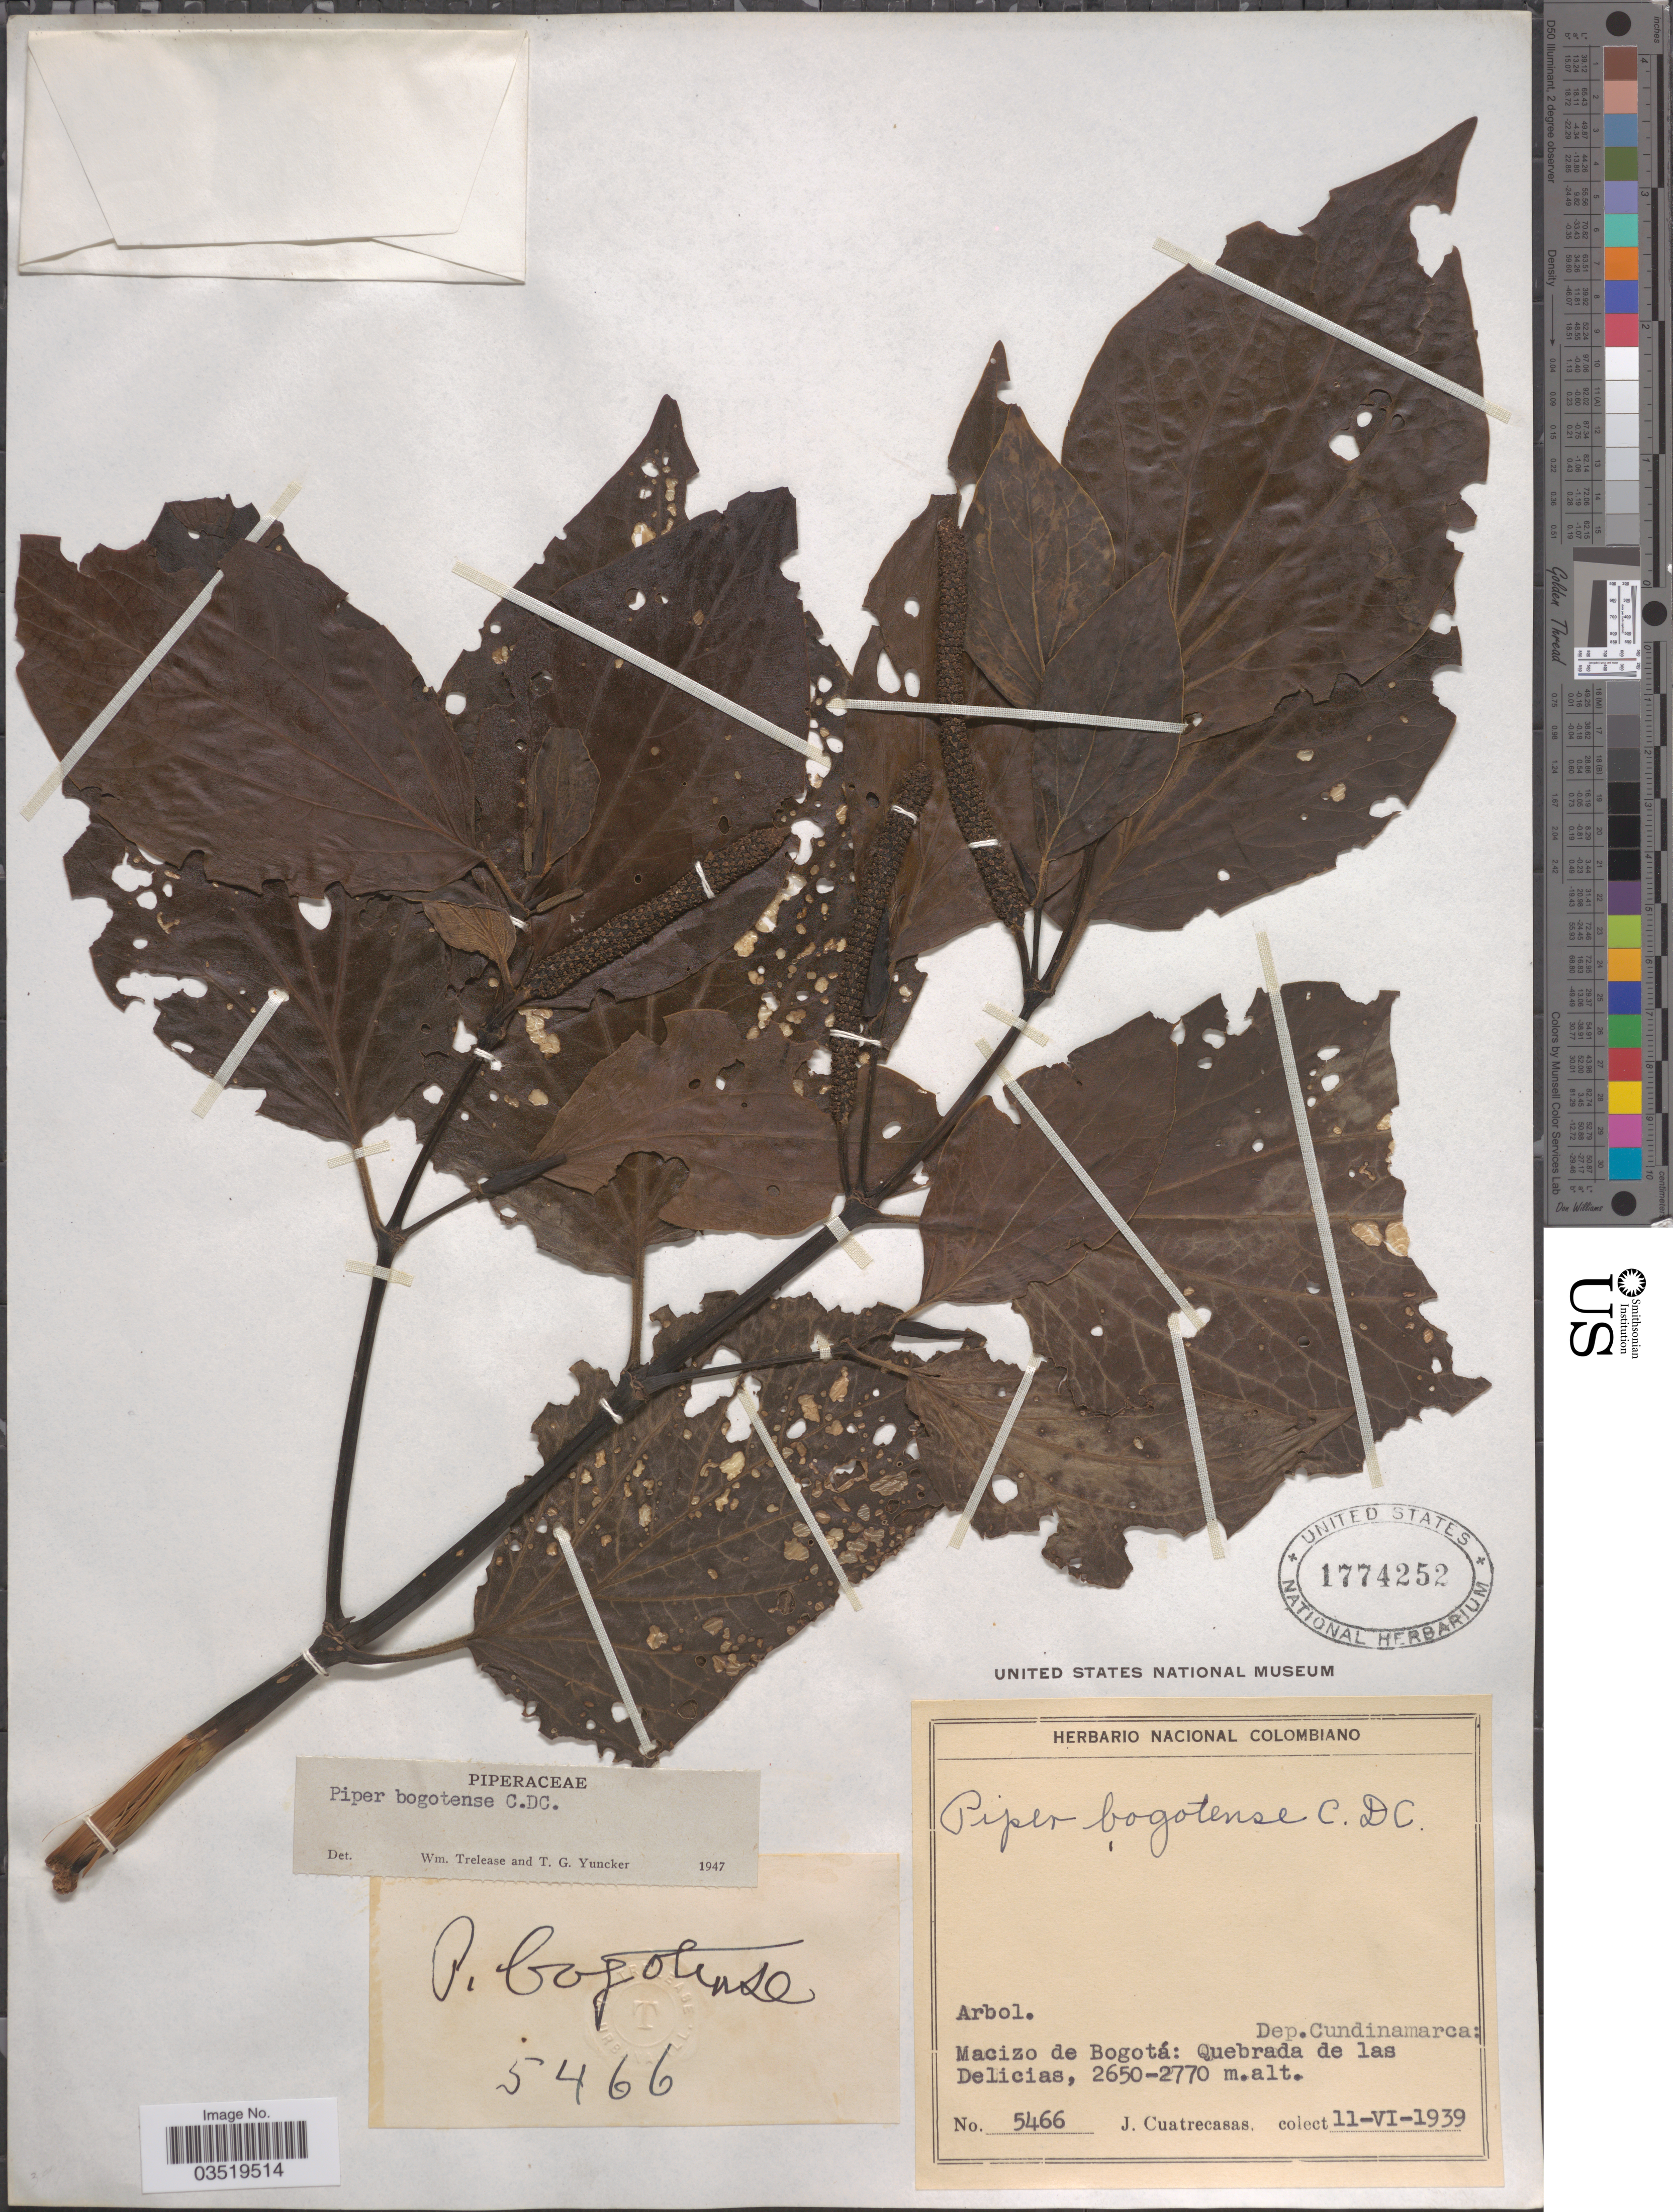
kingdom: Plantae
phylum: Tracheophyta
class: Magnoliopsida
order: Piperales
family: Piperaceae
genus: Piper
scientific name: Piper bogotense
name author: C. DC.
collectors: J. Cuatrecasas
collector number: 5466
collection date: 1939-06-11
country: Colombia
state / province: Cundinamarca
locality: Dep. Cundinamarca: Macizo de Bogotá: Quebrada de las Delicias.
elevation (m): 2650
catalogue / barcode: US 1774252